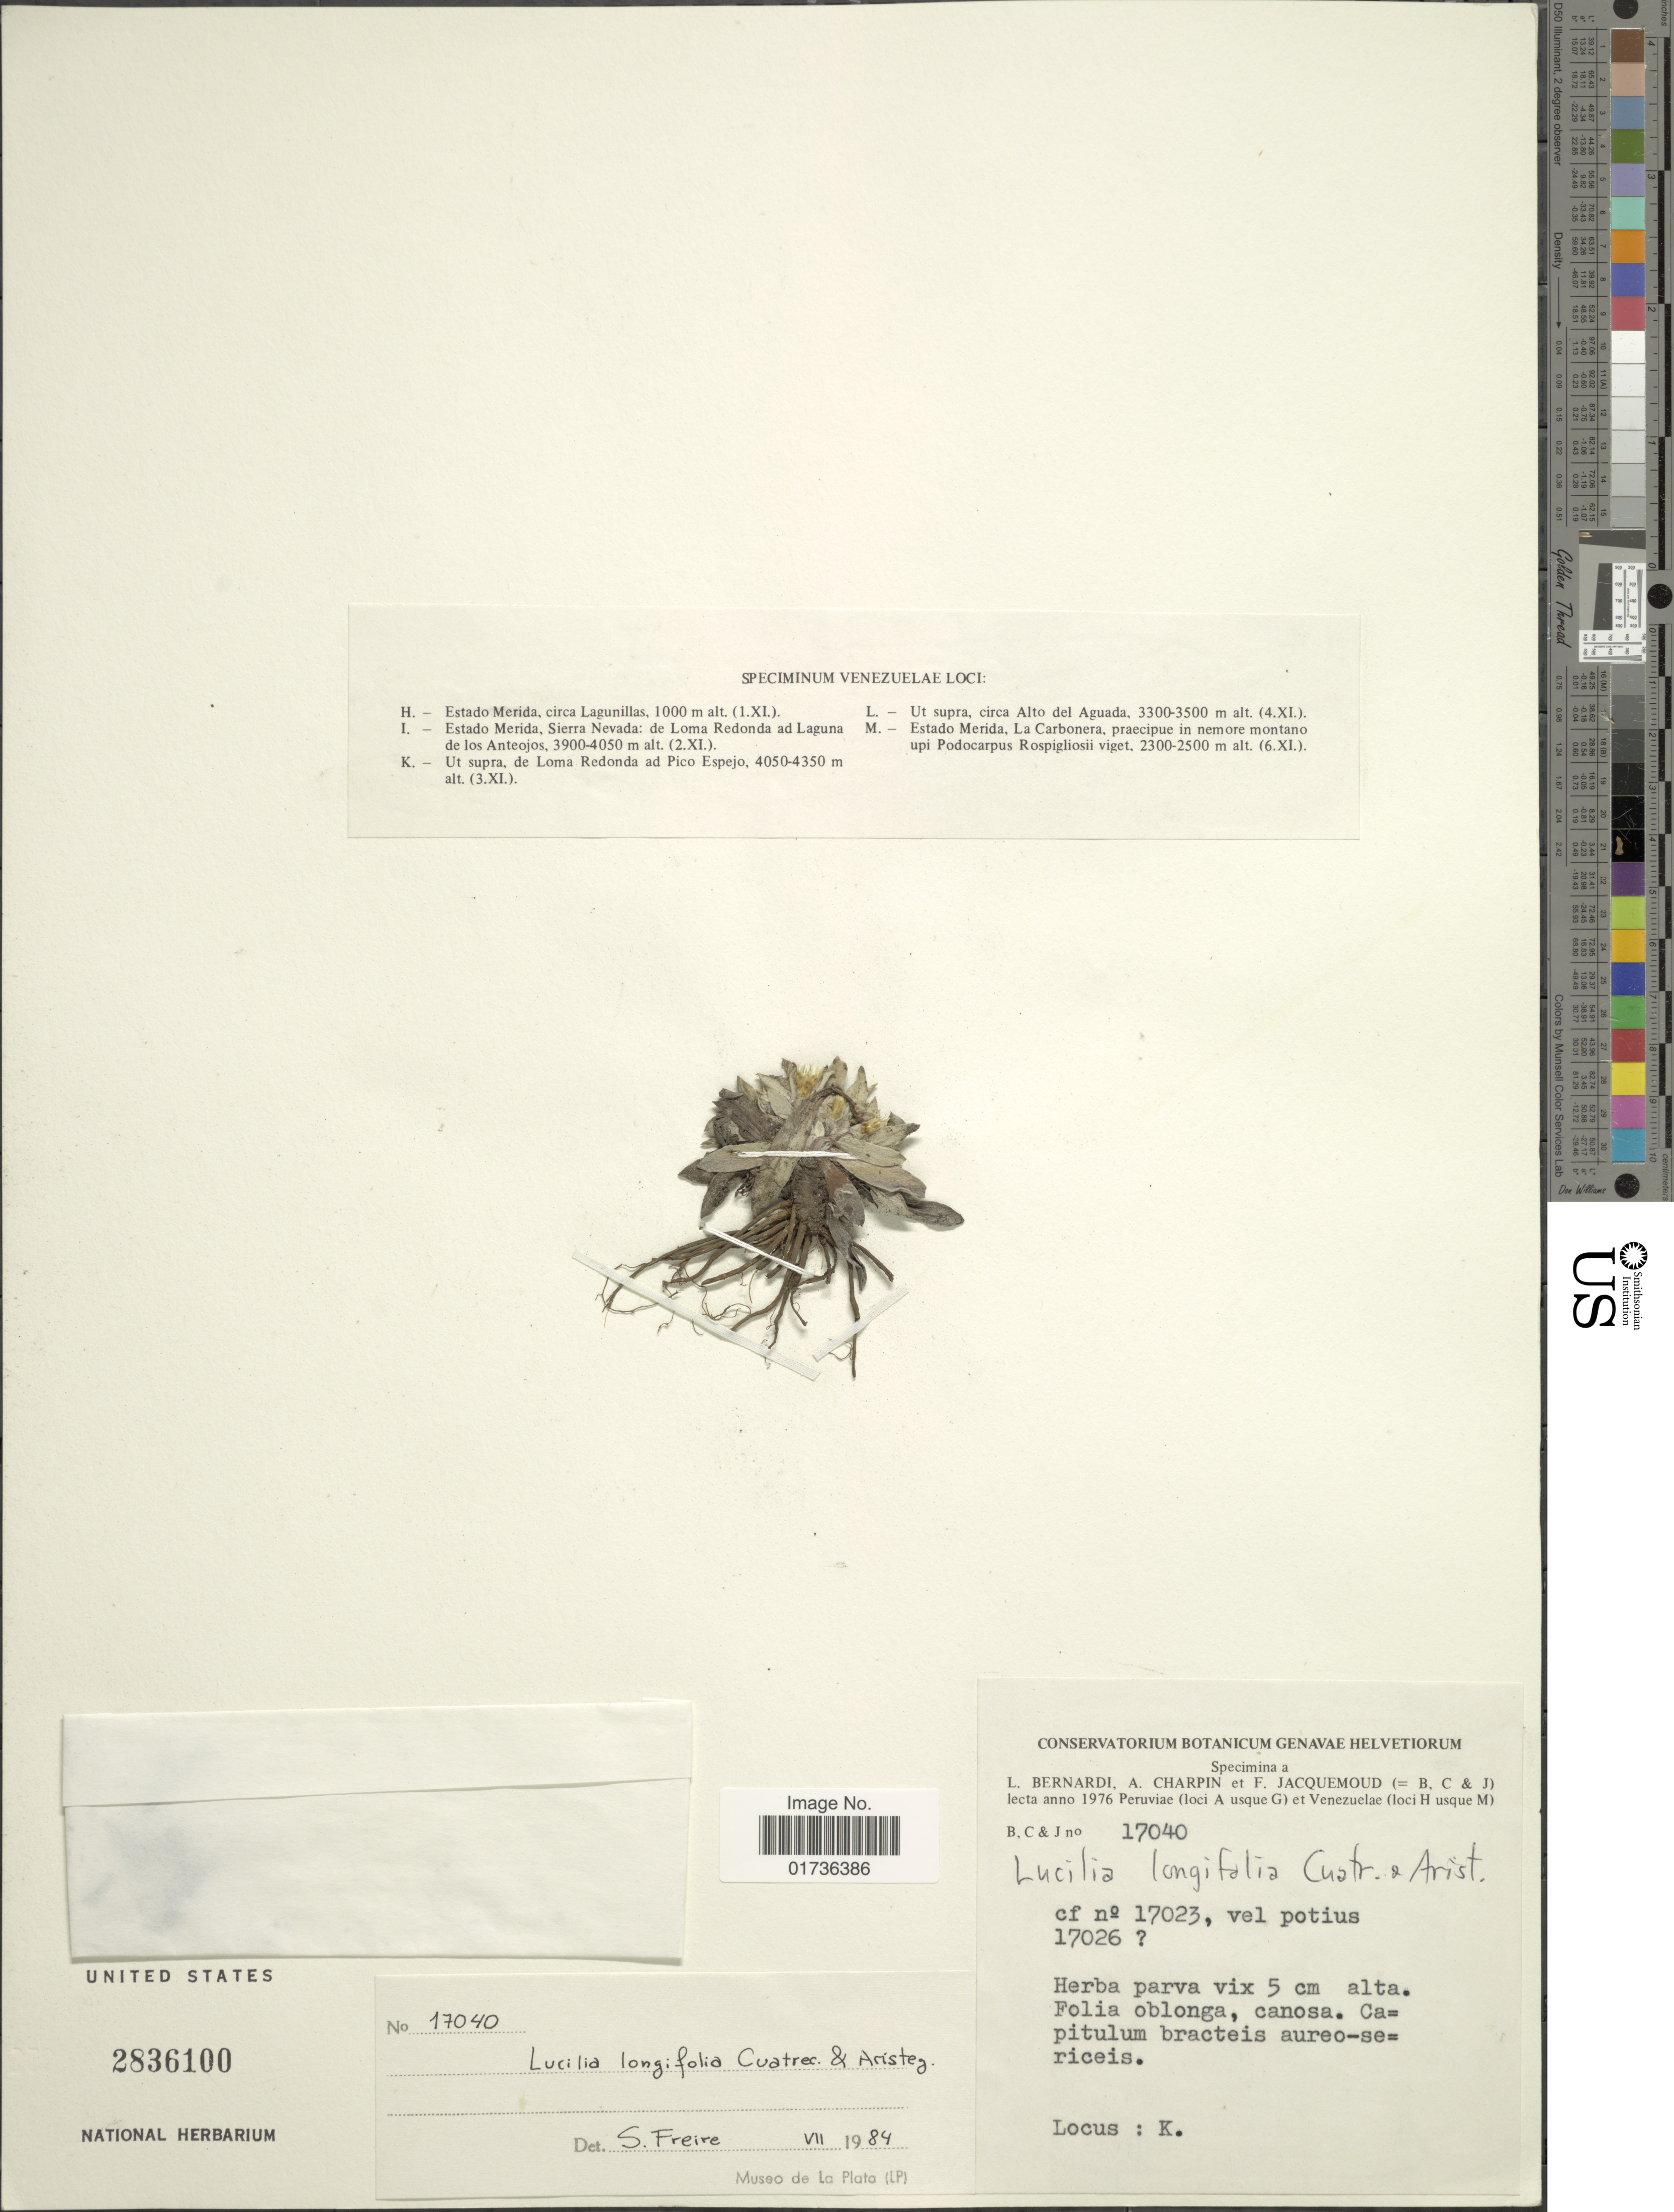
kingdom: Plantae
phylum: Tracheophyta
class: Magnoliopsida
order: Asterales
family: Asteraceae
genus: Belloa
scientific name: Belloa longifolia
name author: (Cuatrec. & Aristeg.) Sagást. & M.O. Dillon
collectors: L. Bernardi, A. Charpin & F. Jacquemoud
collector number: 17040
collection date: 1976-11-03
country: Venezuela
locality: Ut supra, de Loma Redonda ad Pico Espejo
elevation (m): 4050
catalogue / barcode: US 2836100